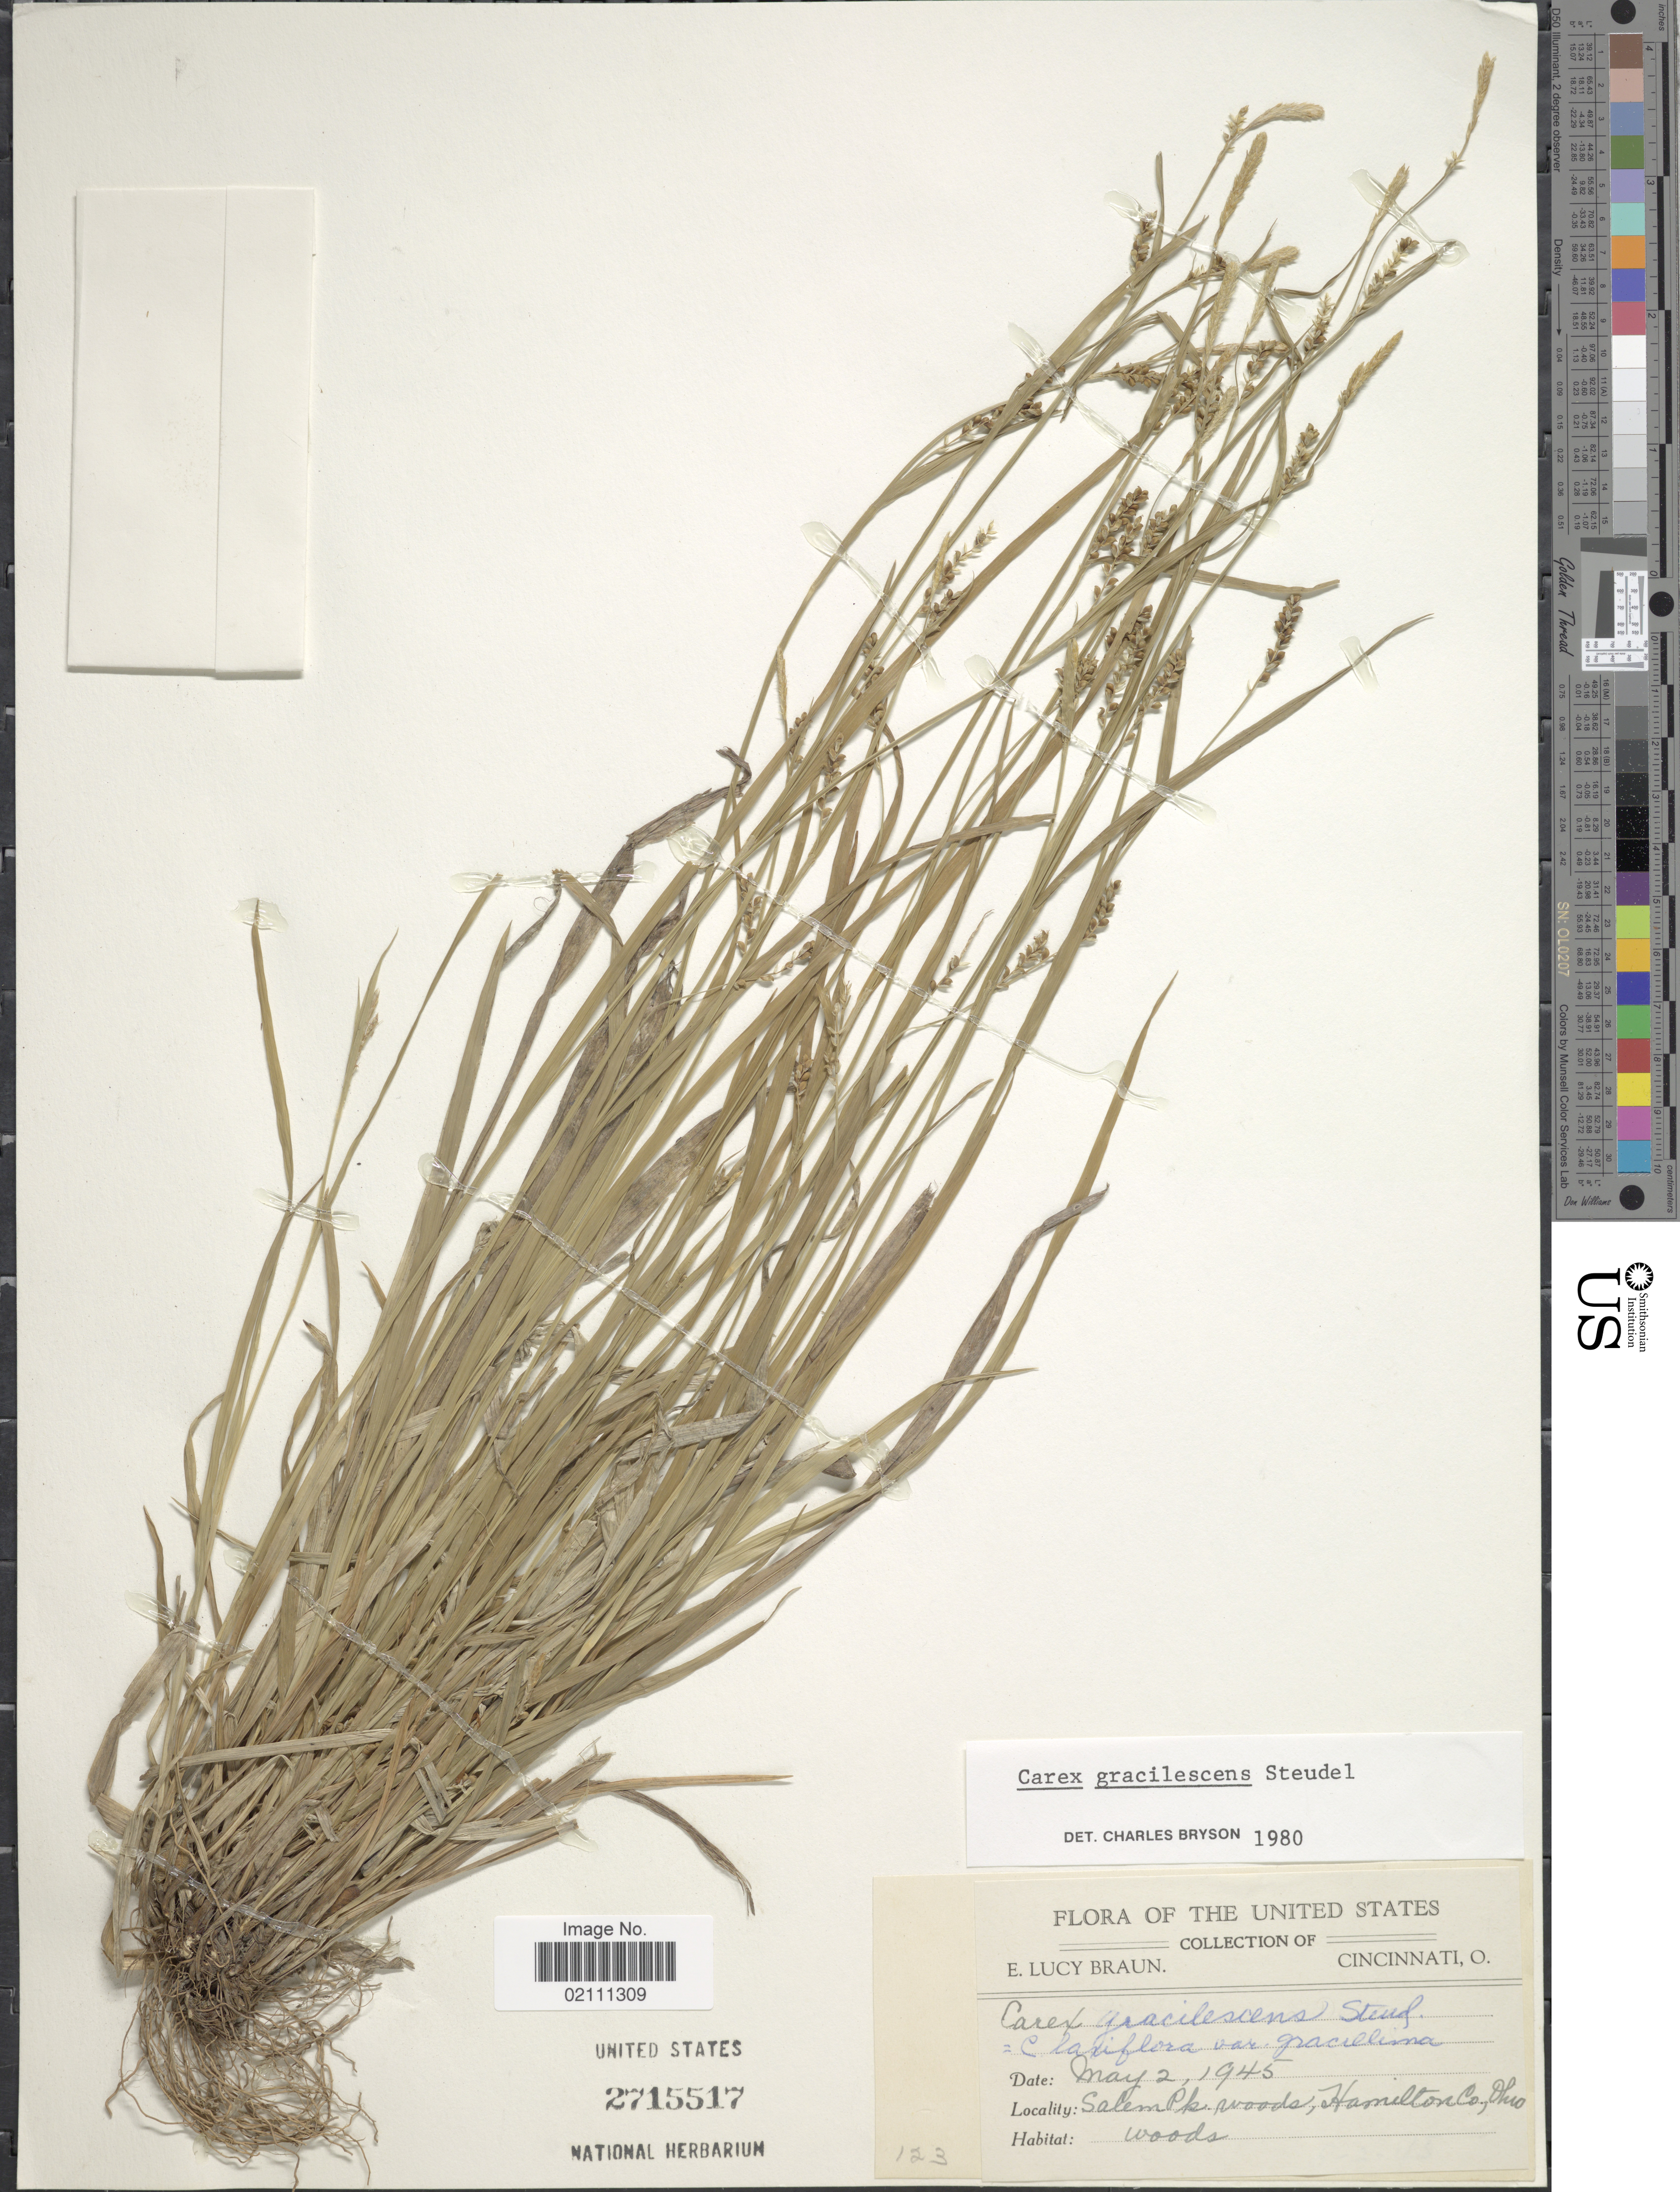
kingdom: Plantae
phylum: Tracheophyta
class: Liliopsida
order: Poales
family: Cyperaceae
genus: Carex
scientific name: Carex gracilescens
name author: Steud.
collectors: E. L. Braun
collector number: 123?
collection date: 1945-05-02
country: United States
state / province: Ohio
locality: Salem Pk. woods, Hamilton Co., woods.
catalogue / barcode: US 2715517